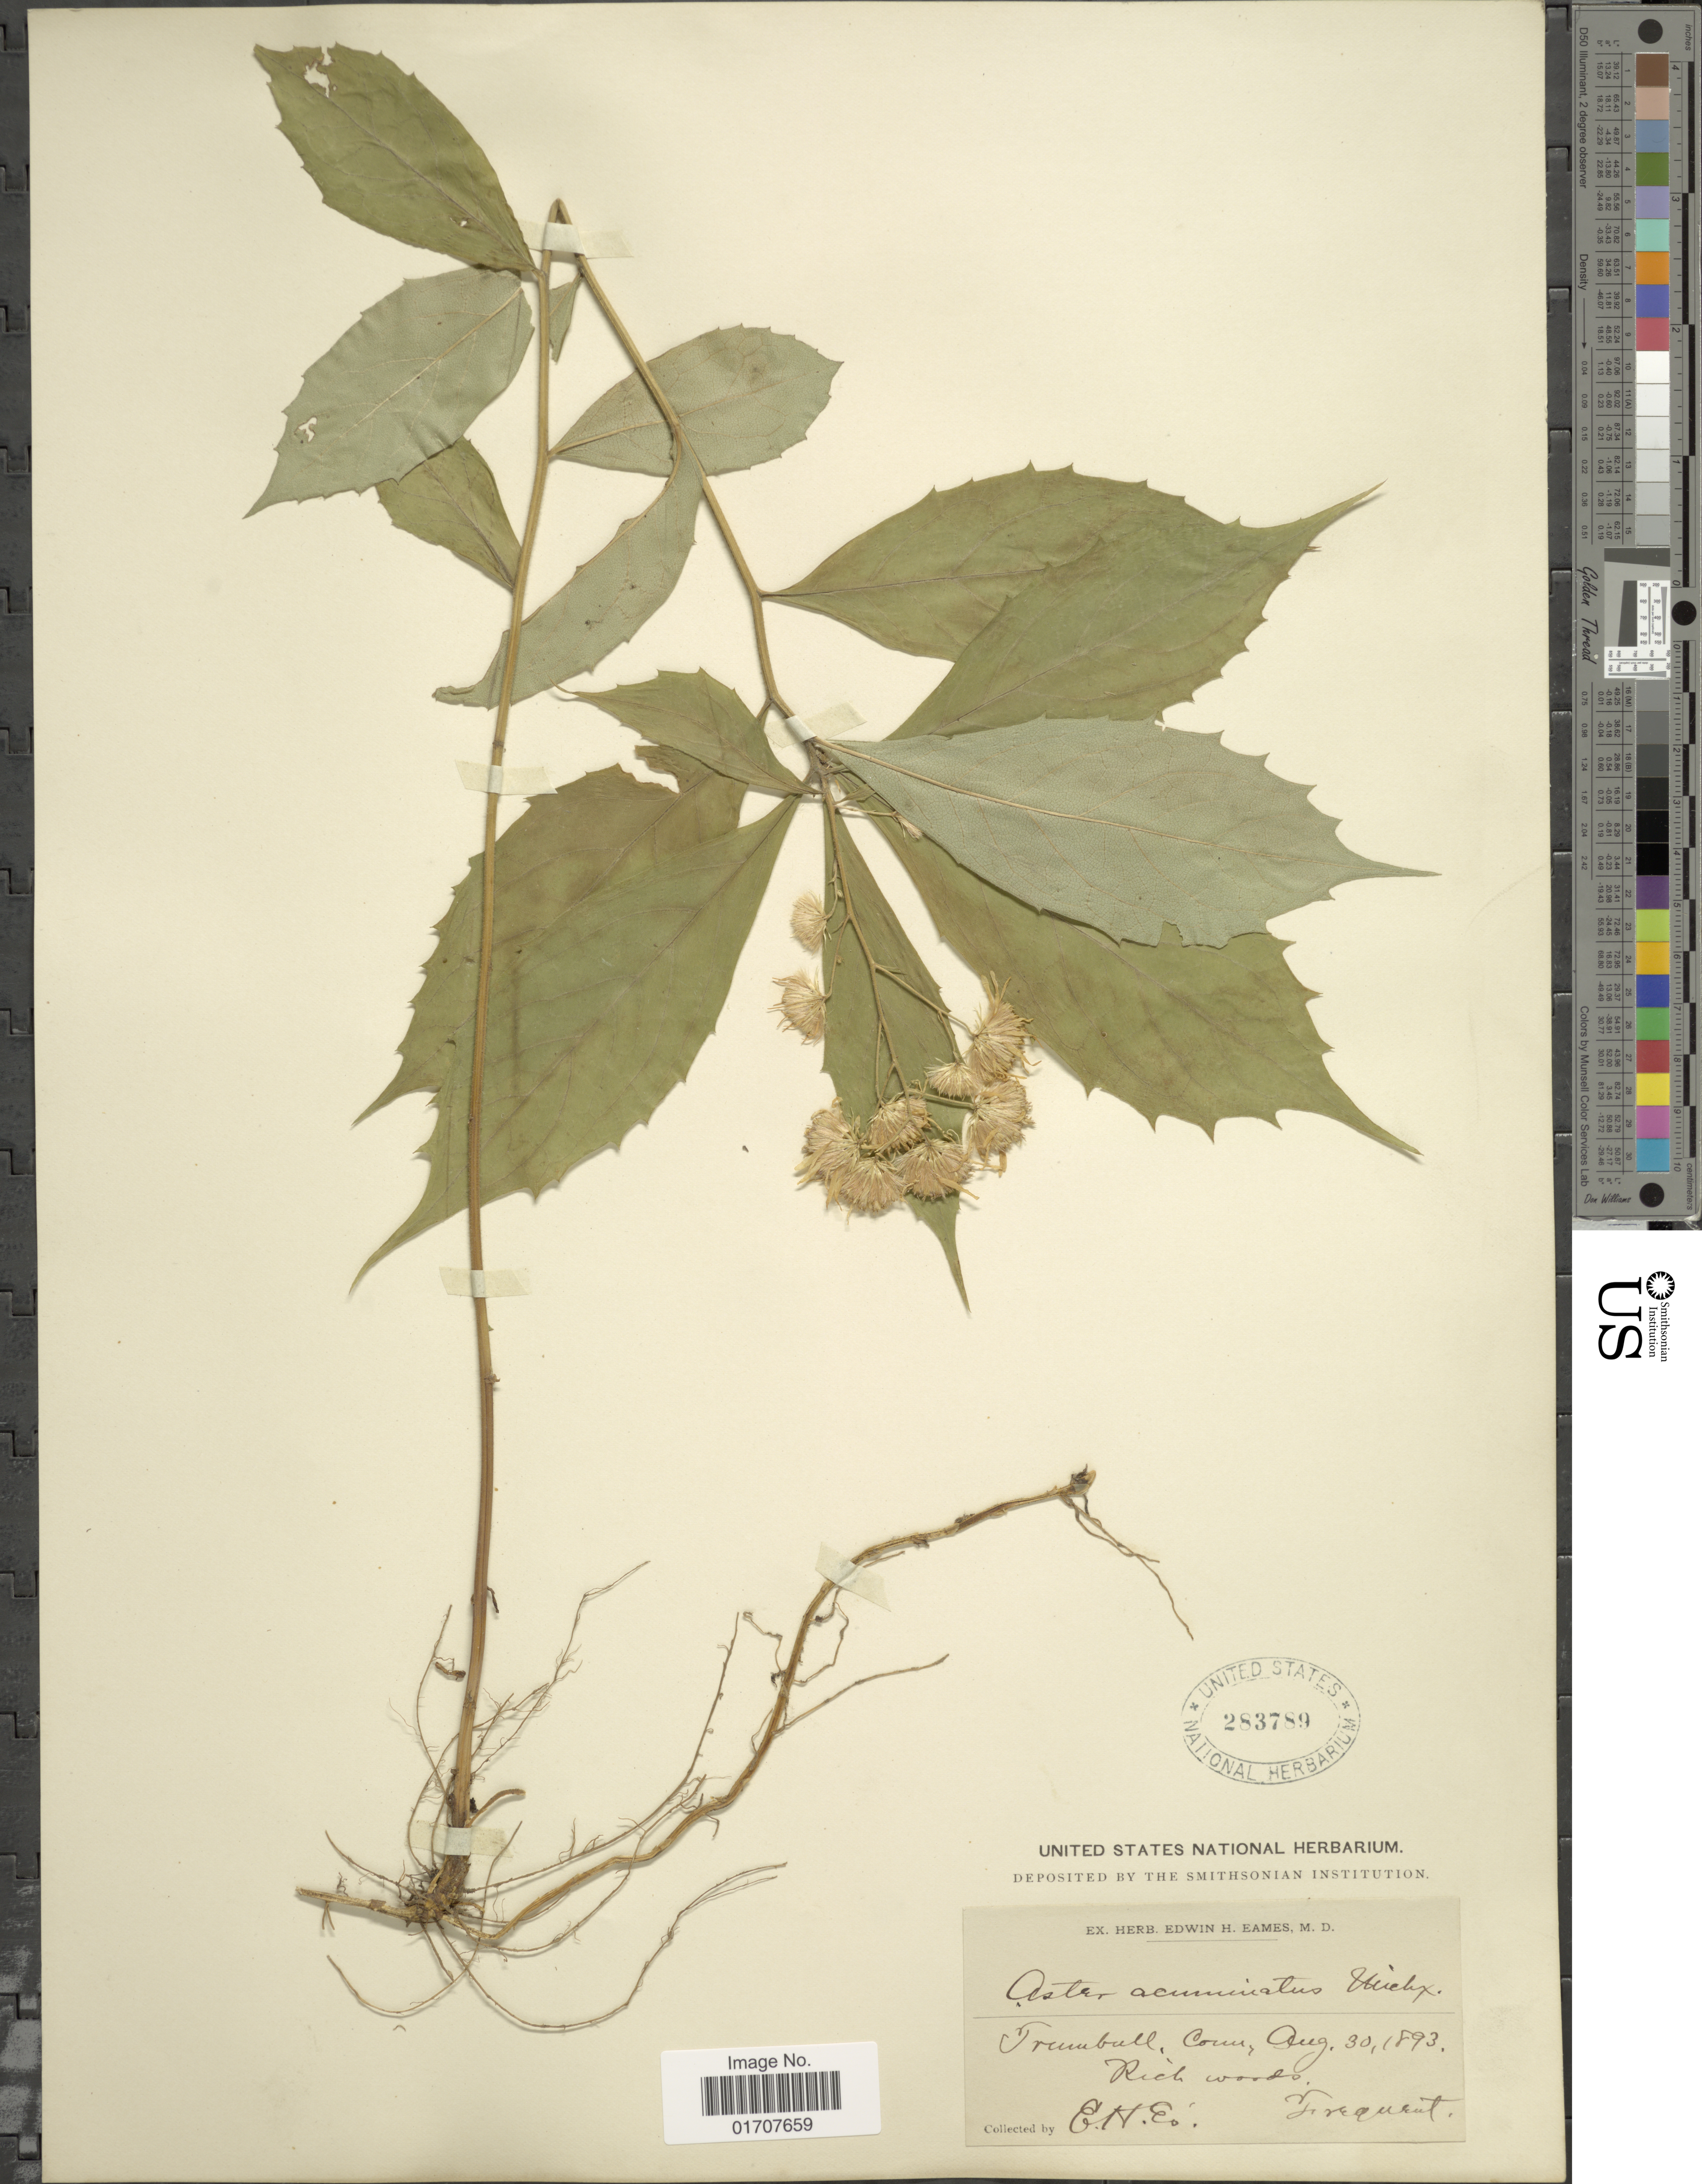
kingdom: Plantae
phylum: Tracheophyta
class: Magnoliopsida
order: Asterales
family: Asteraceae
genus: Oclemena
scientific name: Oclemena acuminata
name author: (Michx.) Greene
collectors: E. H. Eames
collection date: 1893-08-30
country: United States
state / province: Connecticut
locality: Trumbull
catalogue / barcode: US 283789